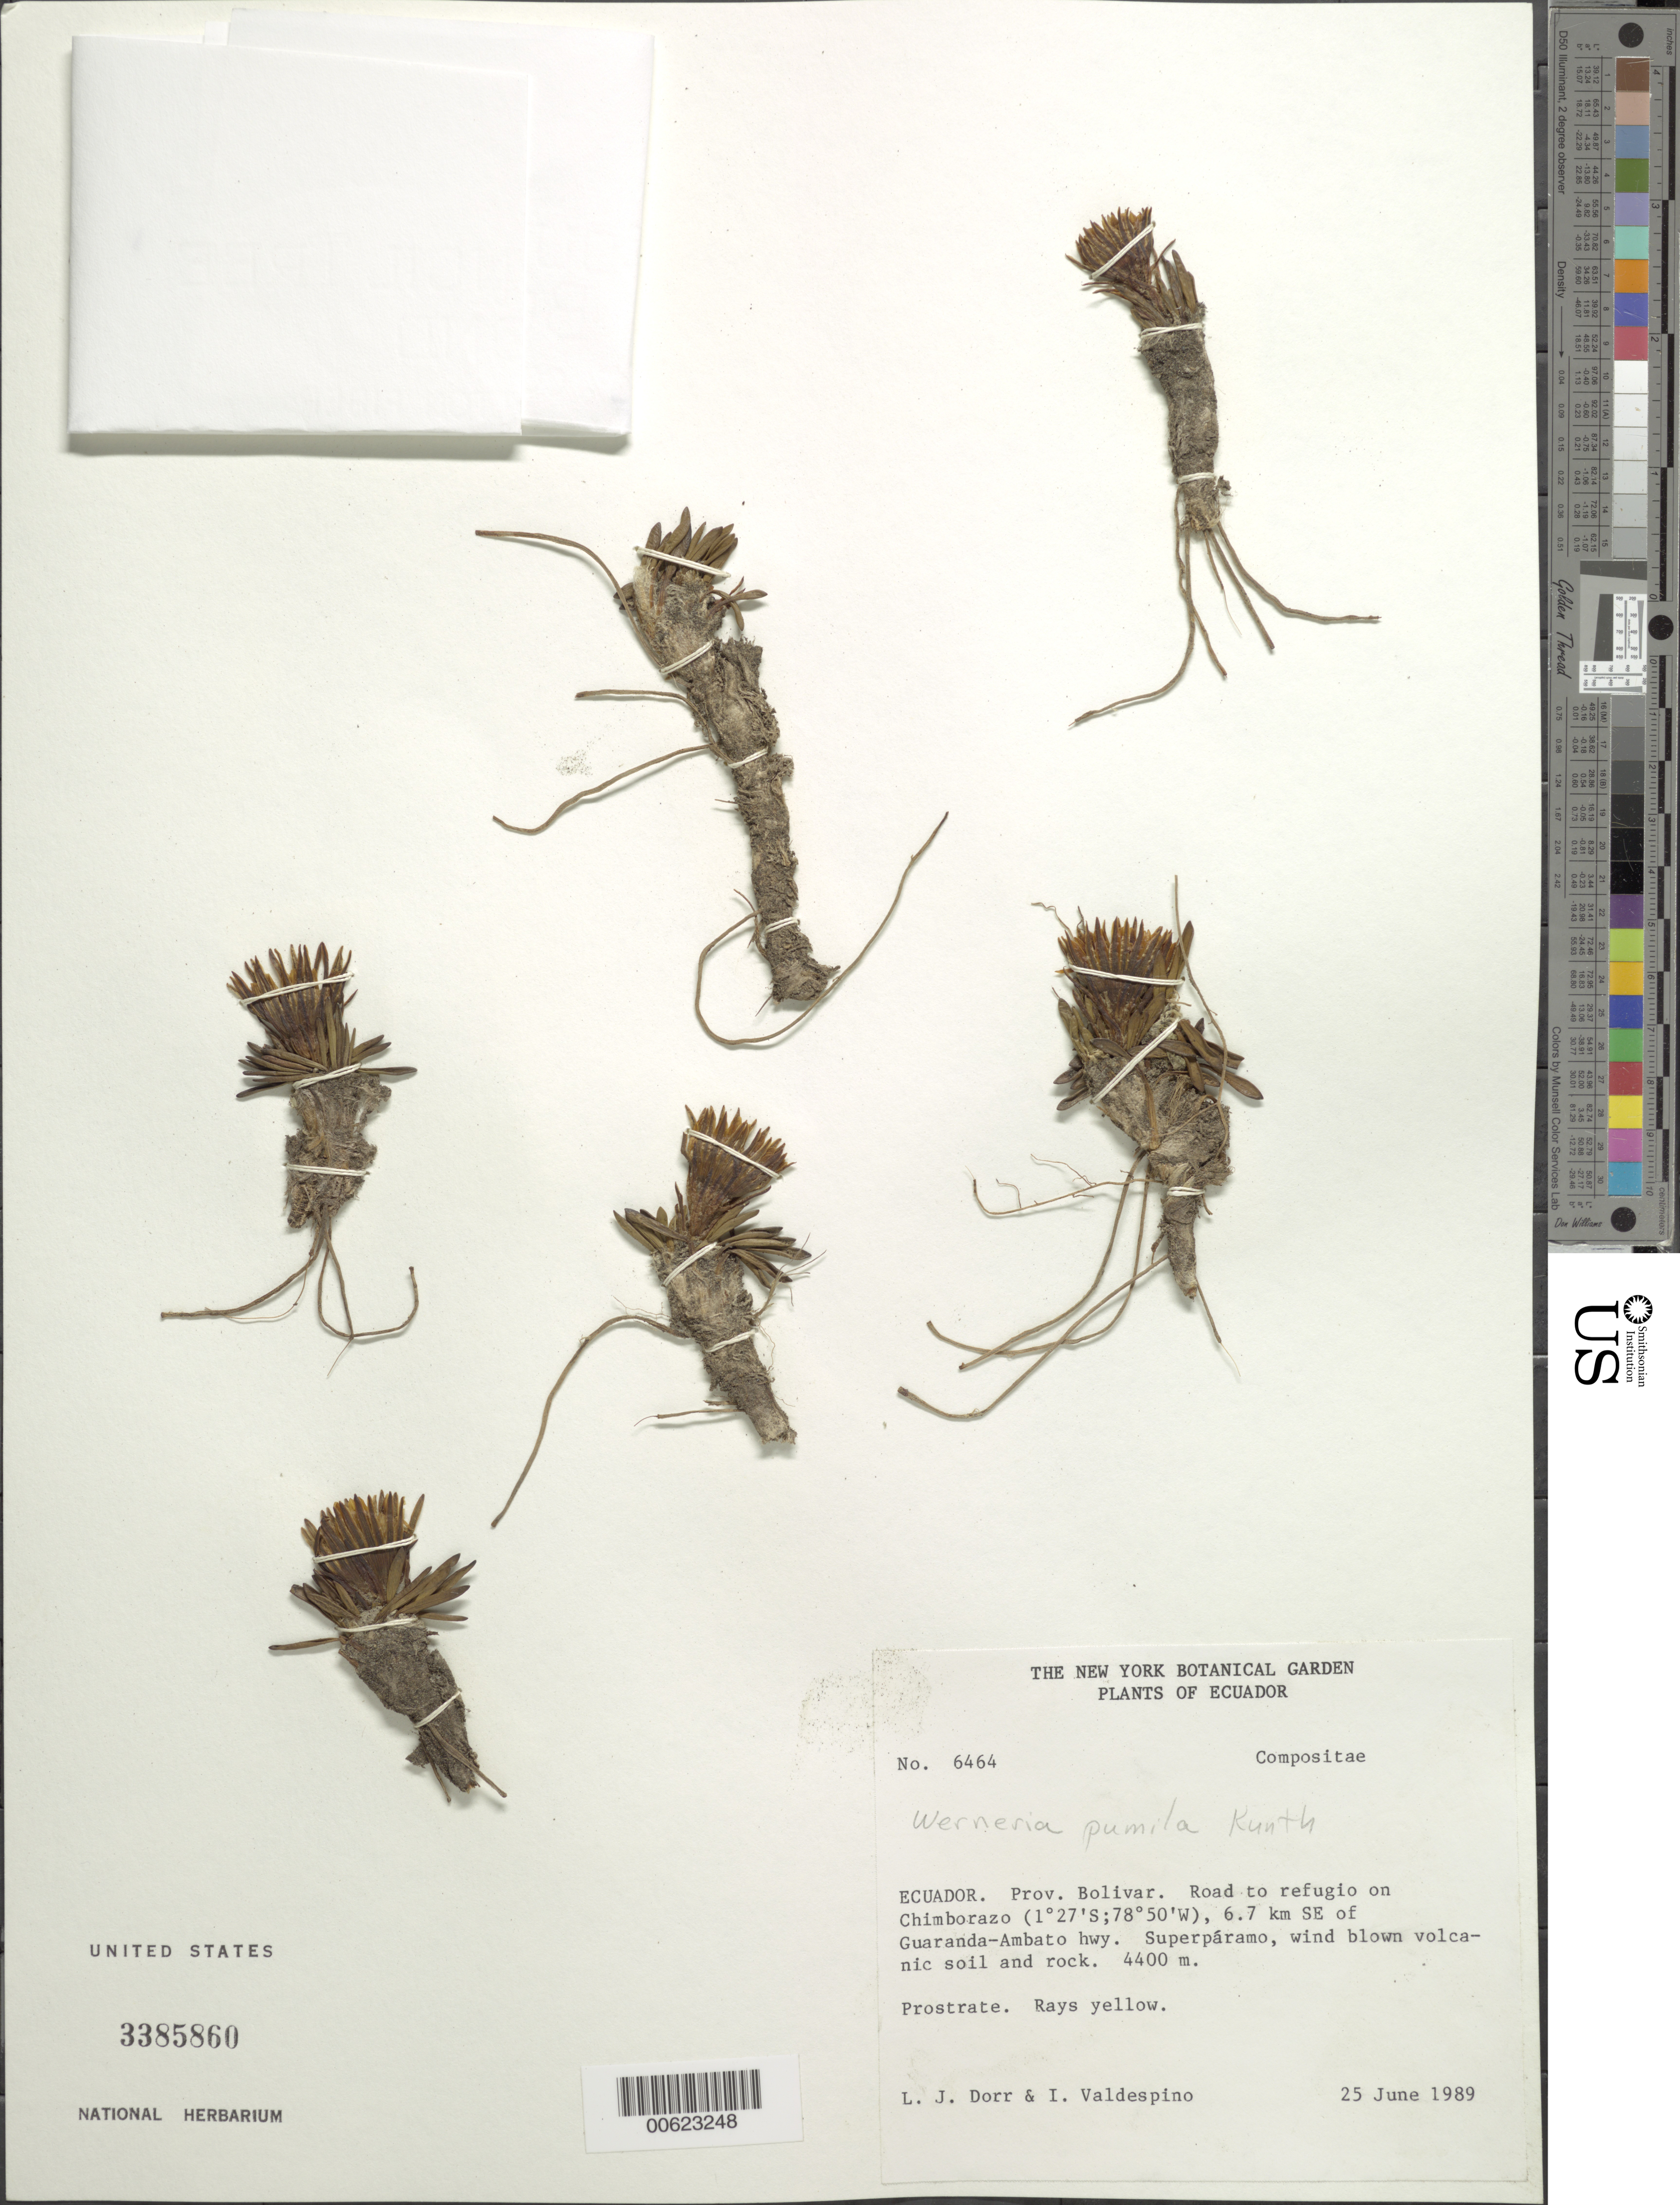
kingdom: Plantae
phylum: Tracheophyta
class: Magnoliopsida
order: Asterales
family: Asteraceae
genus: Werneria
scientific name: Werneria pumila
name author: Kunth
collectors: L. J. Dorr & I. A. Valdespino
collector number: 6464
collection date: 1989-06-25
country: Ecuador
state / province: Bolivar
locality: Road to refugio on Chimborazo, 6.7 km SE of Guaranda-Ambato hwy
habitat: Superparamo, wind blown volcanic soil and rock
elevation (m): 4400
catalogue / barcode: US 3385860